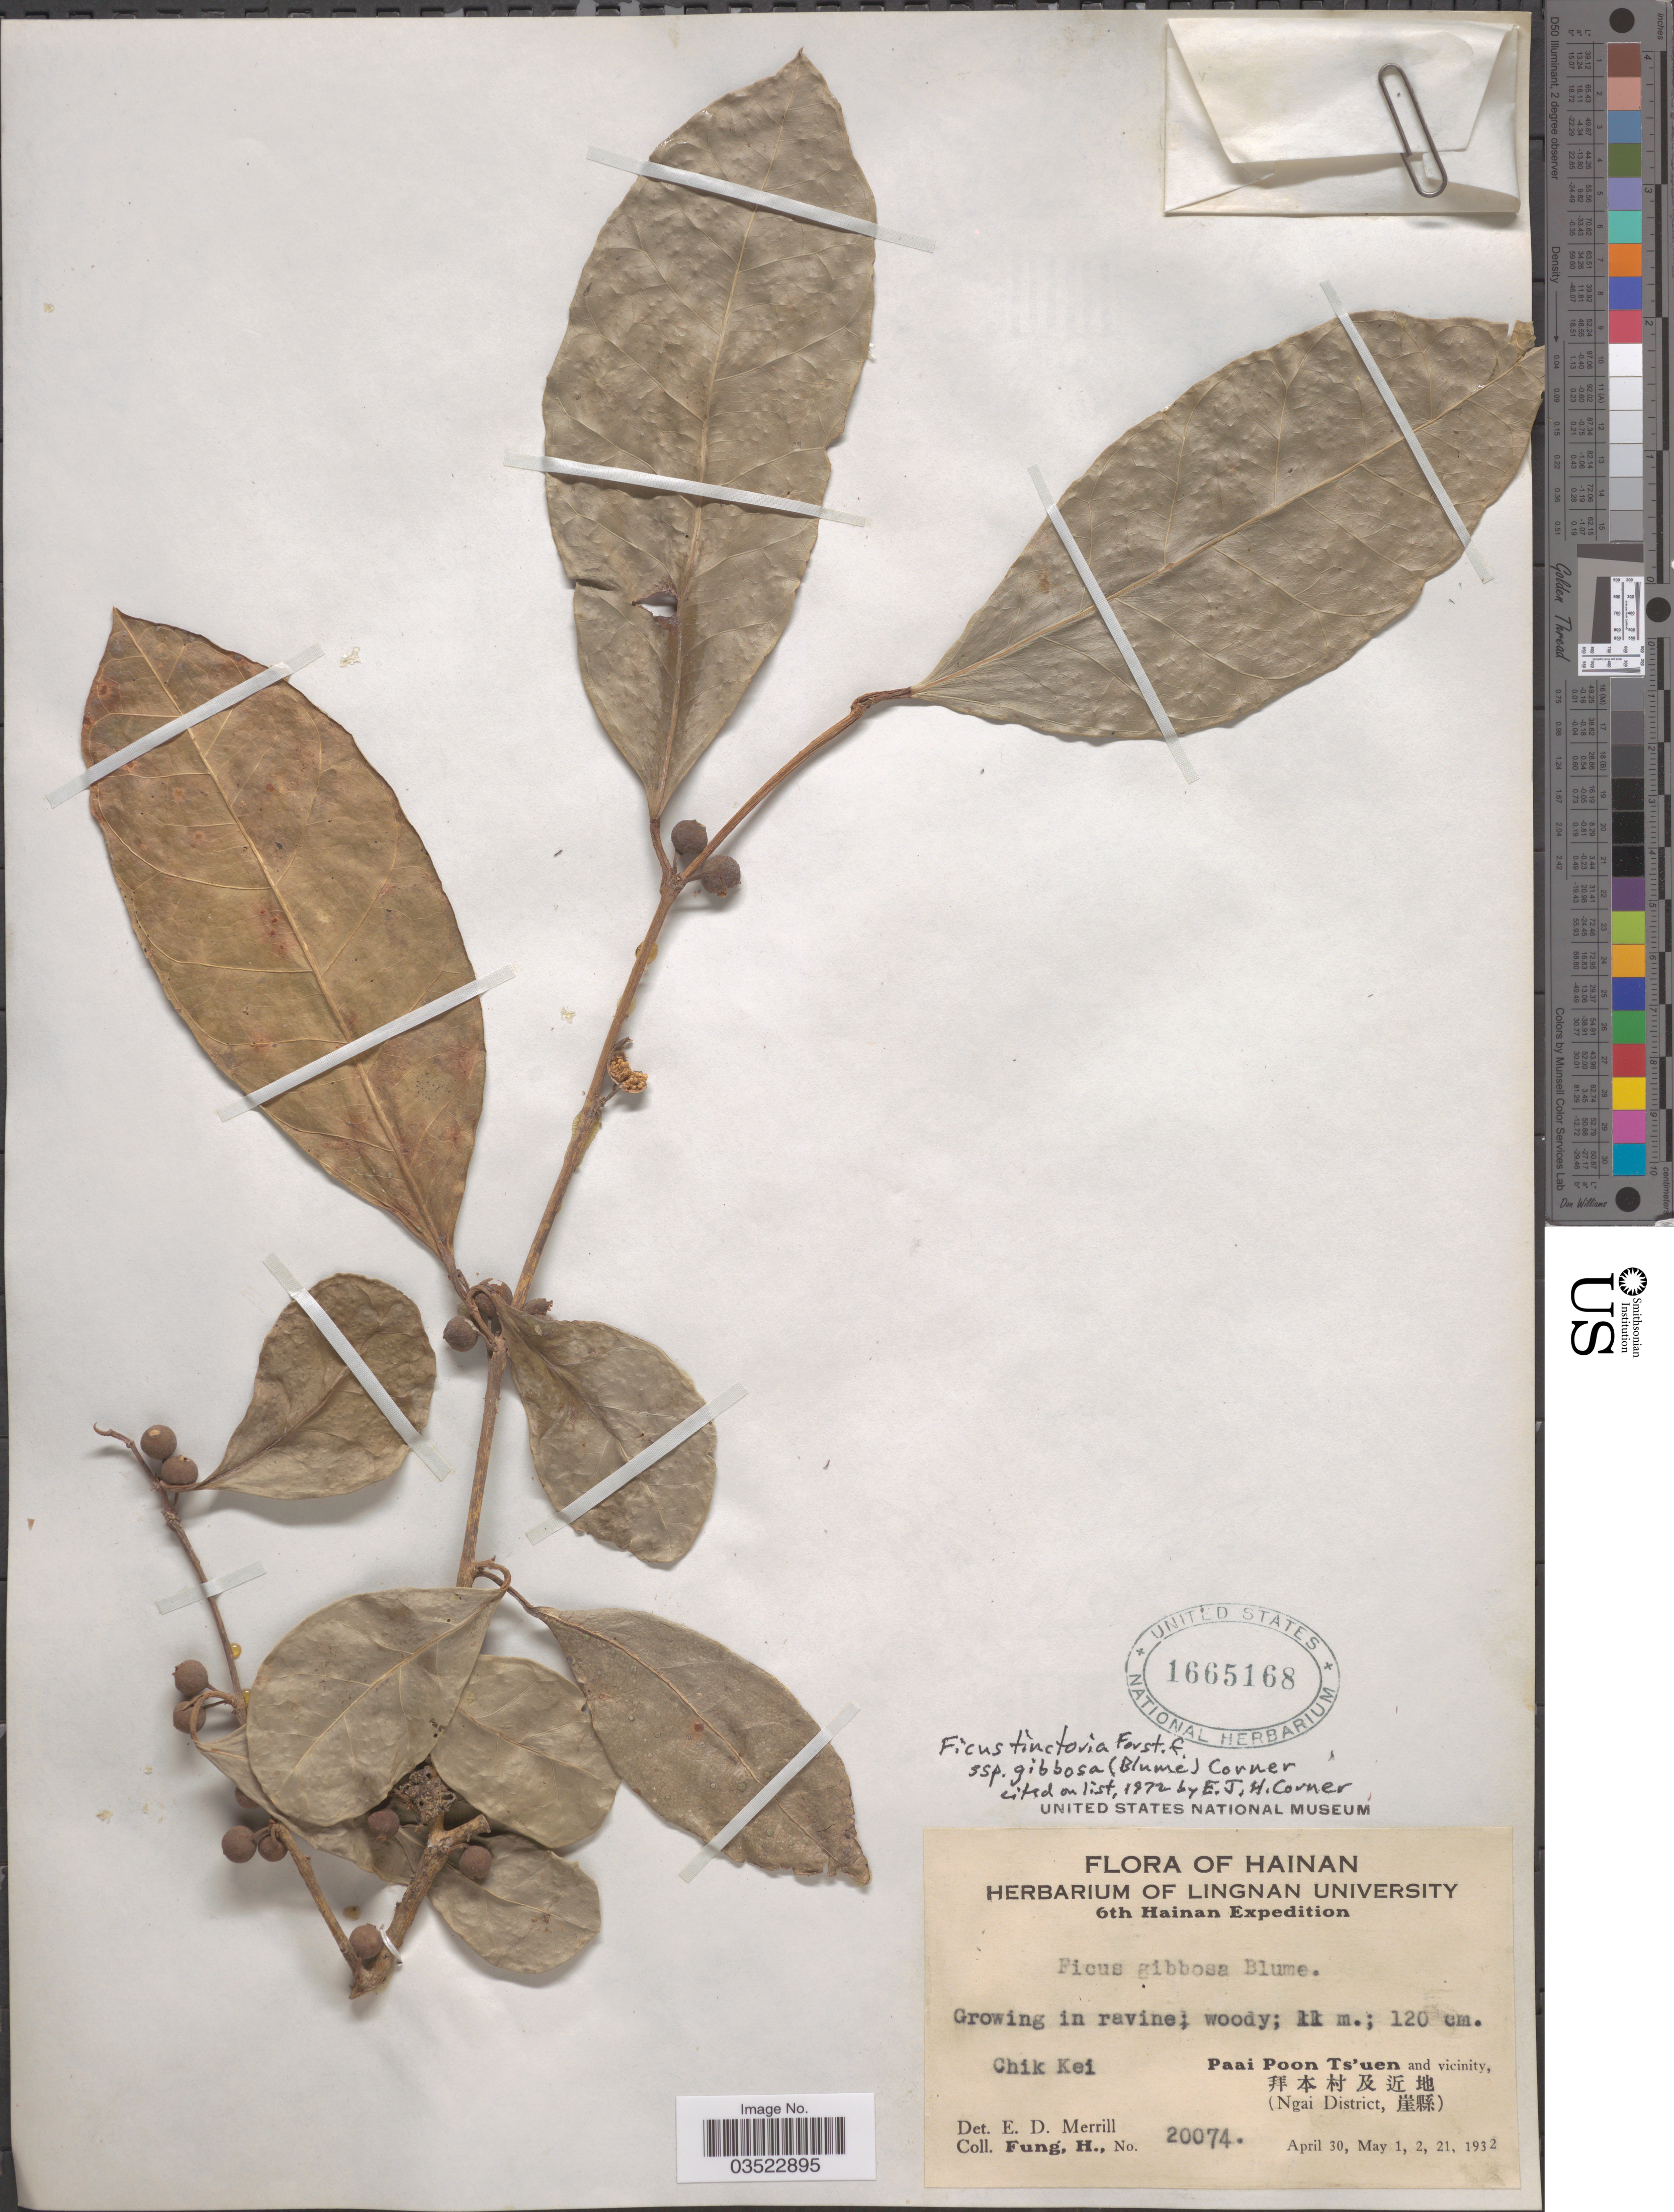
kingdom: Plantae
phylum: Tracheophyta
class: Magnoliopsida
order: Rosales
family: Moraceae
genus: Ficus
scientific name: Ficus tinctoria subsp. gibbosa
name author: (Blume) Corner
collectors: H. Fung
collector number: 20074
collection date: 1932-04-30/1932-05-21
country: China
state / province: Hainan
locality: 6th Hainan Expedition. Chik Kei. Paai Poon Ts'uen and vicinity. (Ngai District).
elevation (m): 11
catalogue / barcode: US 1665168